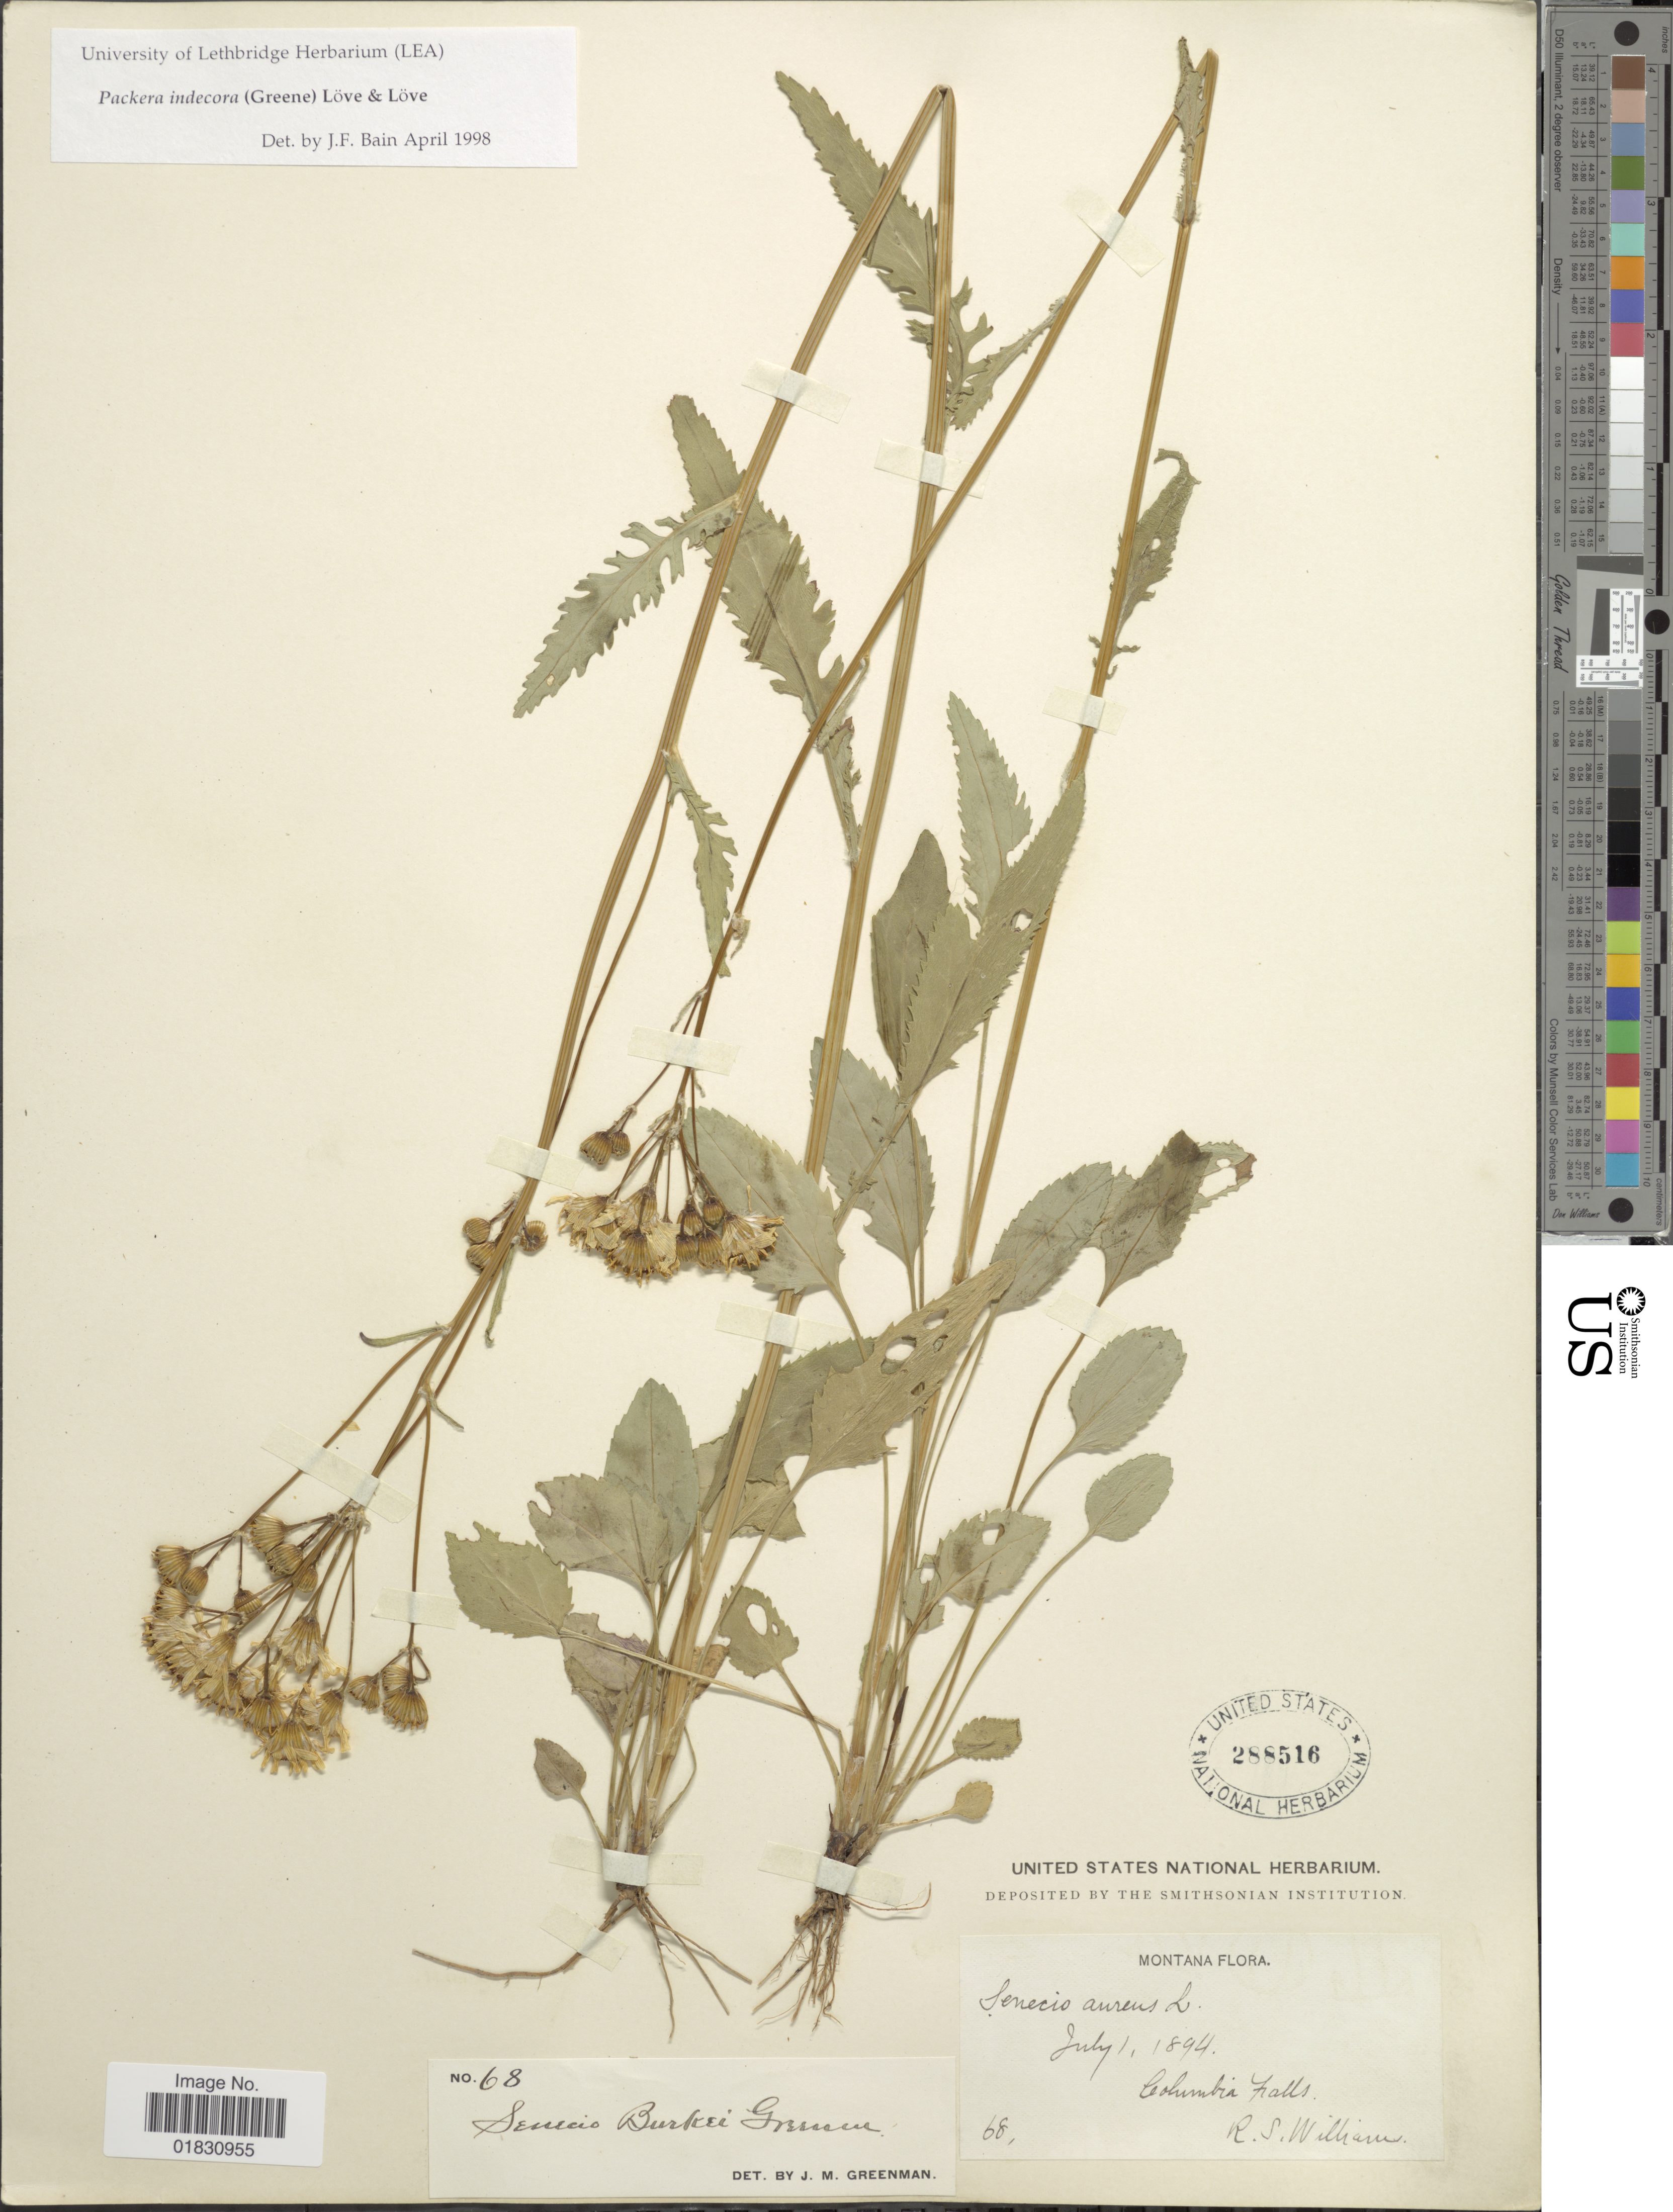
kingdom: Plantae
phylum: Tracheophyta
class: Magnoliopsida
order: Asterales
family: Asteraceae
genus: Packera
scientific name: Packera indecora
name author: (Greene) Á. Löve & D. Löve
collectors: R. William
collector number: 68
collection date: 1894-07-01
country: United States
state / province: Montana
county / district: Flathead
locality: Colombia Falls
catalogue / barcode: US 288516